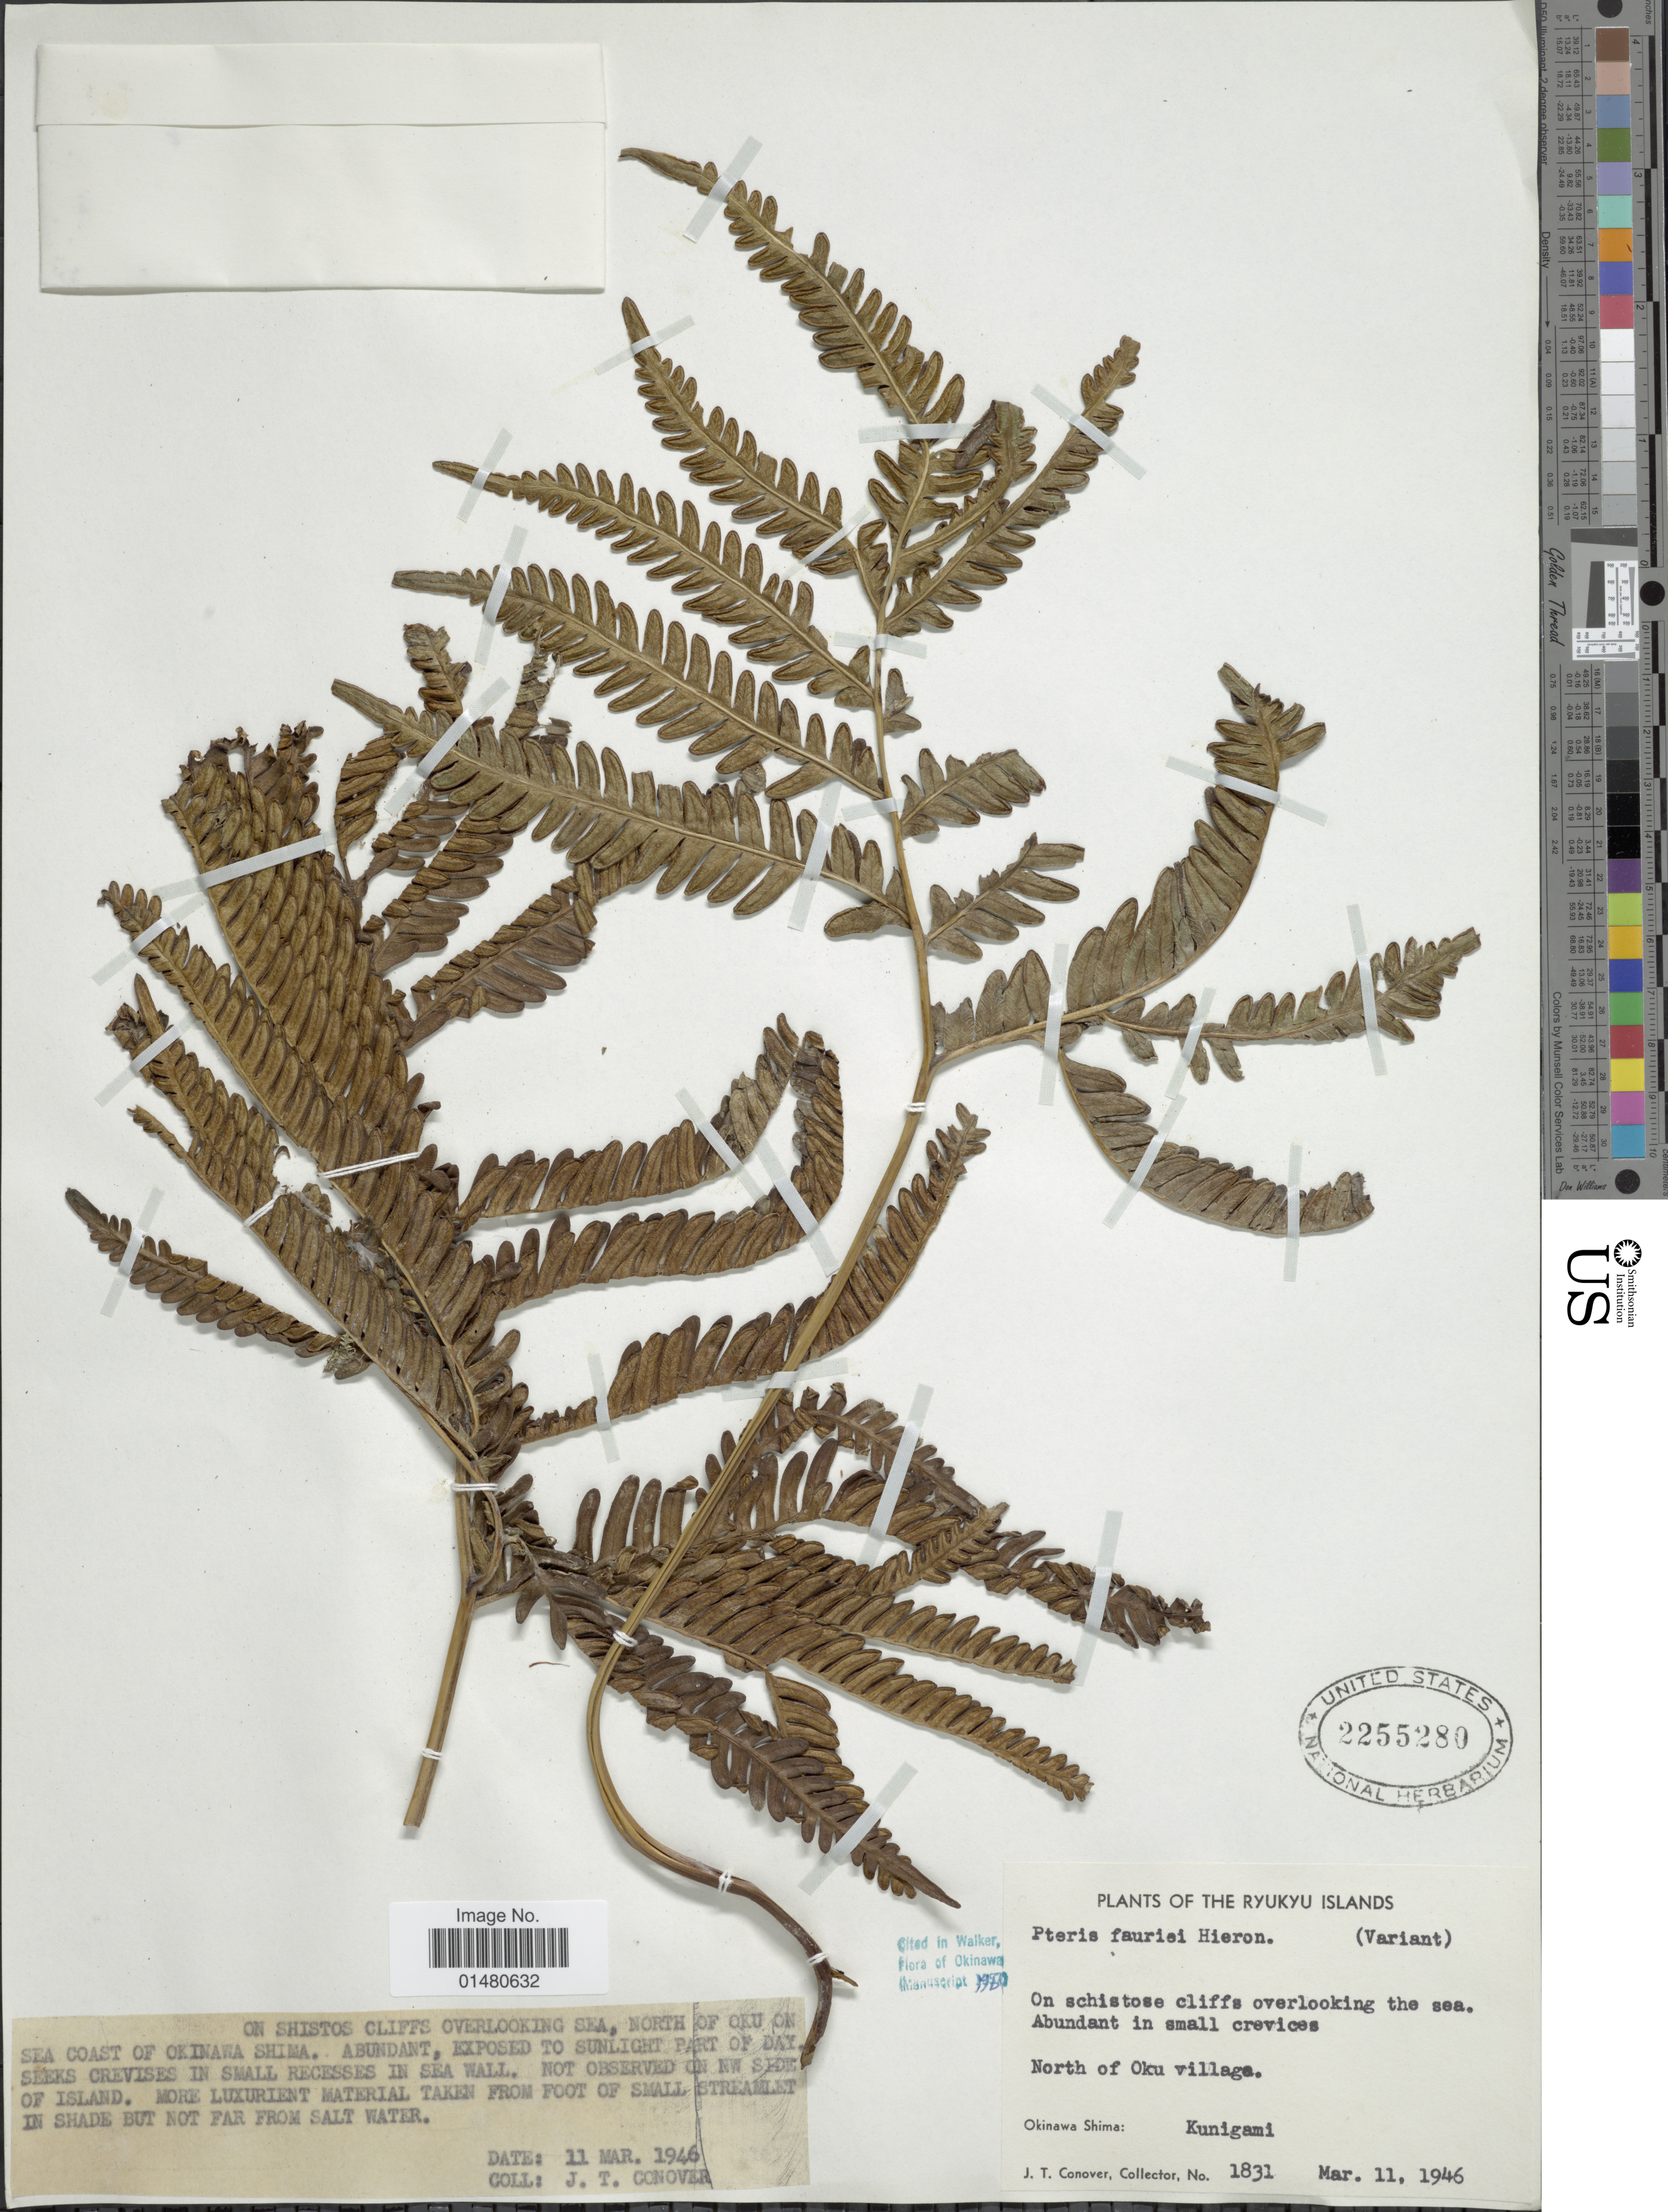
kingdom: Plantae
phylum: Tracheophyta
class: Polypodiopsida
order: Polypodiales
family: Pteridaceae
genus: Pteris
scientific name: Pteris fauriei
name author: Hieron.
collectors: J. T. Conover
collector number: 1831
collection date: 1946-03-11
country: Japan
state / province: Okinawa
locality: The Ryukyu Islands, North of Oku village, Okinawa Shima: Kunigami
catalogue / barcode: US 2255280